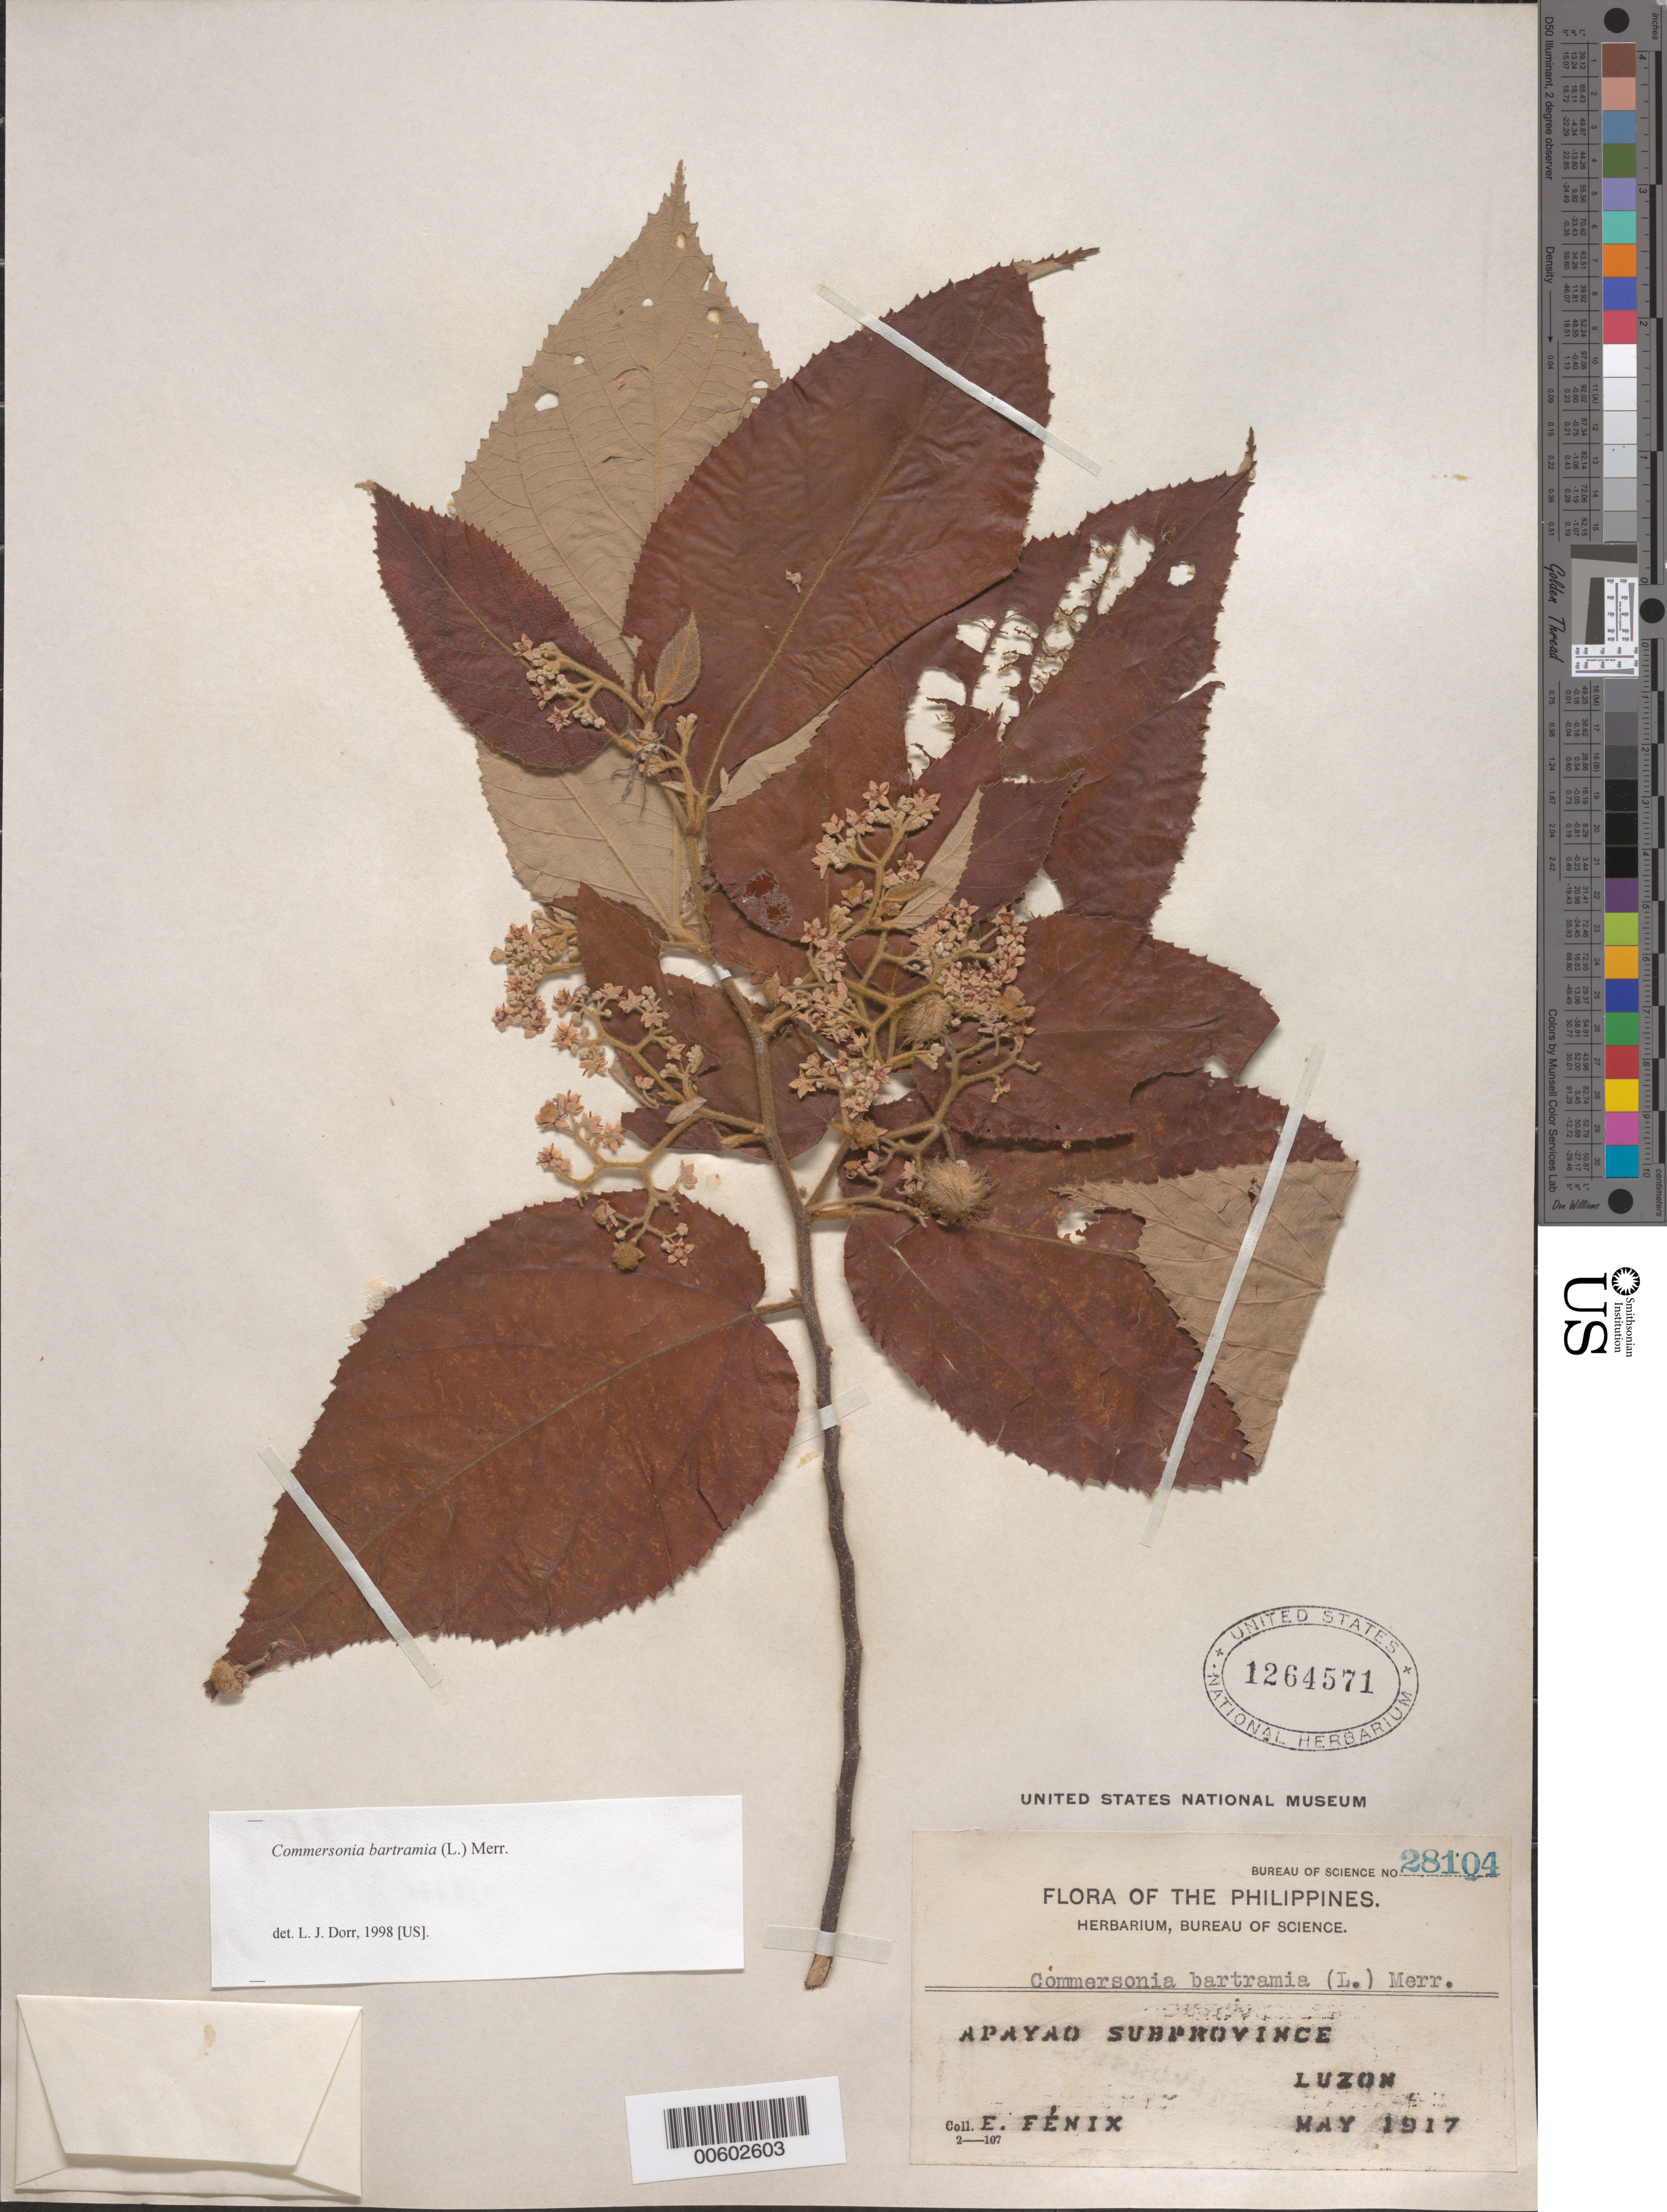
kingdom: Plantae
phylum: Tracheophyta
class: Magnoliopsida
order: Malvales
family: Malvaceae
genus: Commersonia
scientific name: Commersonia bartramia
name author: (L.) Merr.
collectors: E. Fénix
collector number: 28104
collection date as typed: May 1917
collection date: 1917-05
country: Philippines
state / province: Cordillera (Administrative Region)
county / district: Apayao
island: Luzon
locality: Apayao Subprovince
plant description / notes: US, MO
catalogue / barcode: US 1264571